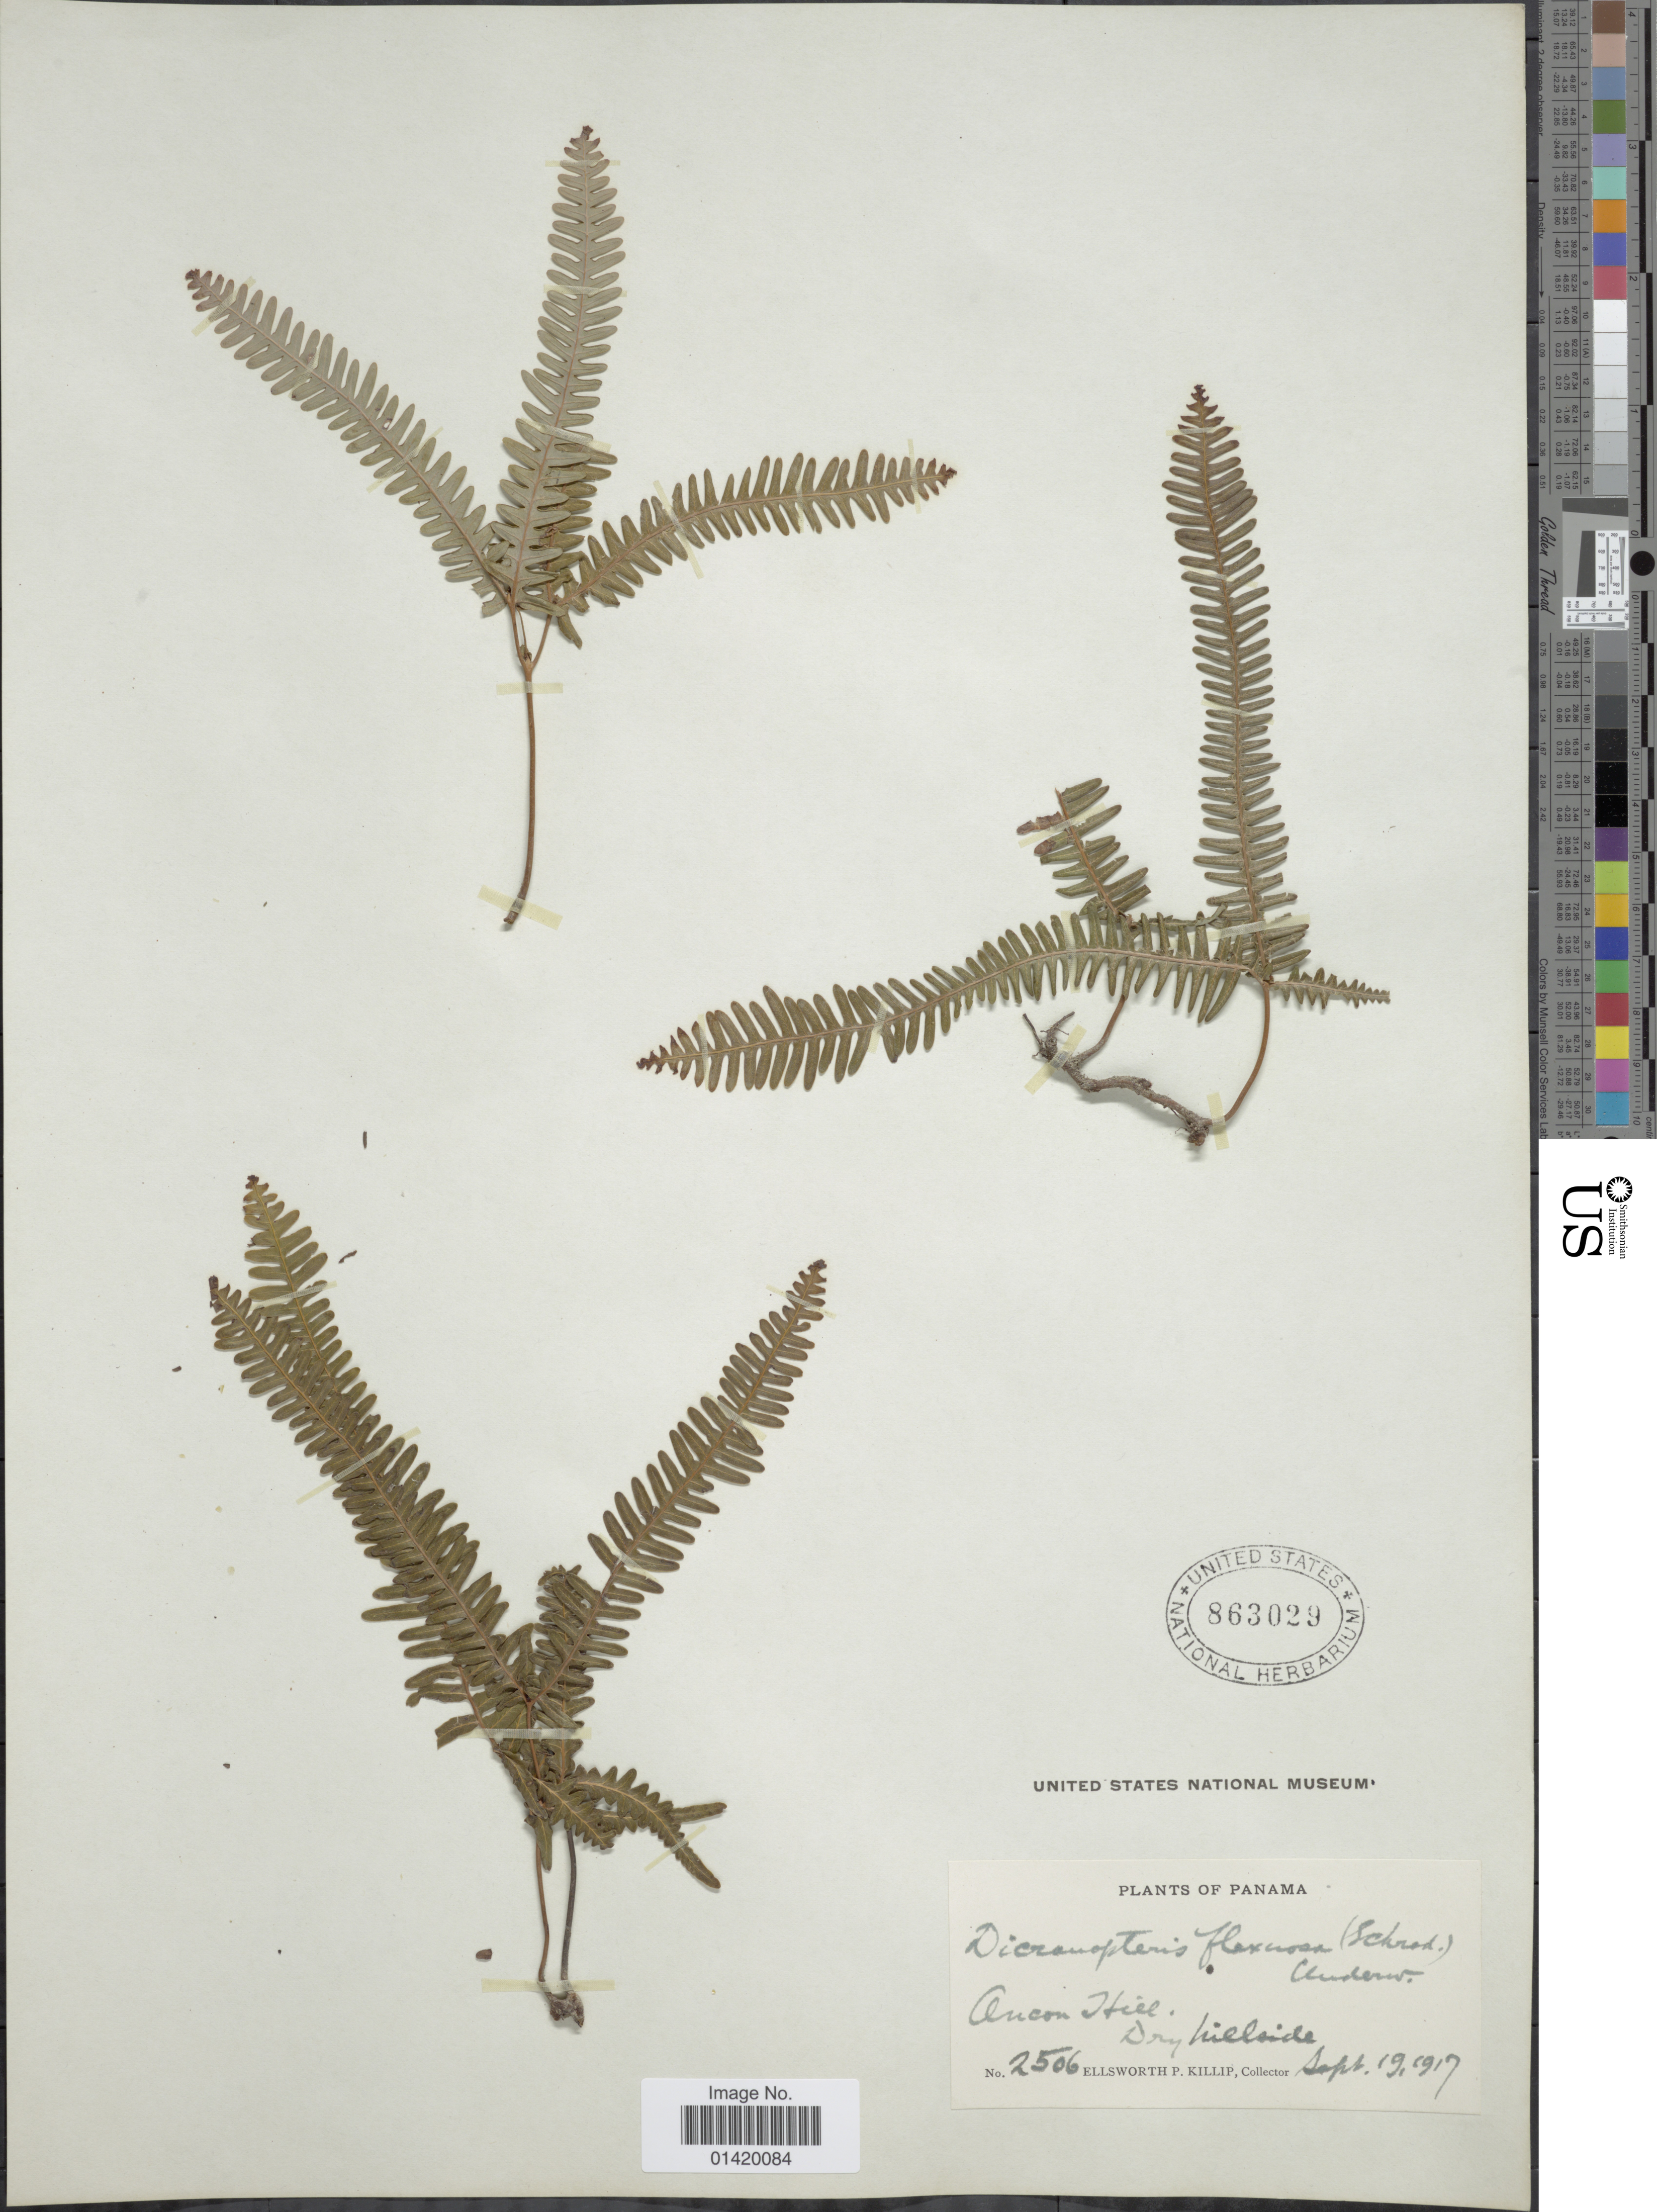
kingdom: Plantae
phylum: Tracheophyta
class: Polypodiopsida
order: Gleicheniales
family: Gleicheniaceae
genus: Dicranopteris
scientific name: Dicranopteris flexuosa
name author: (Schrad.) Underw.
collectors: E. P. Killip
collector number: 2506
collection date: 1917-09-19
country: Panama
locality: Ancon Hill, Dry Hillside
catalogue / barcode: US 863029